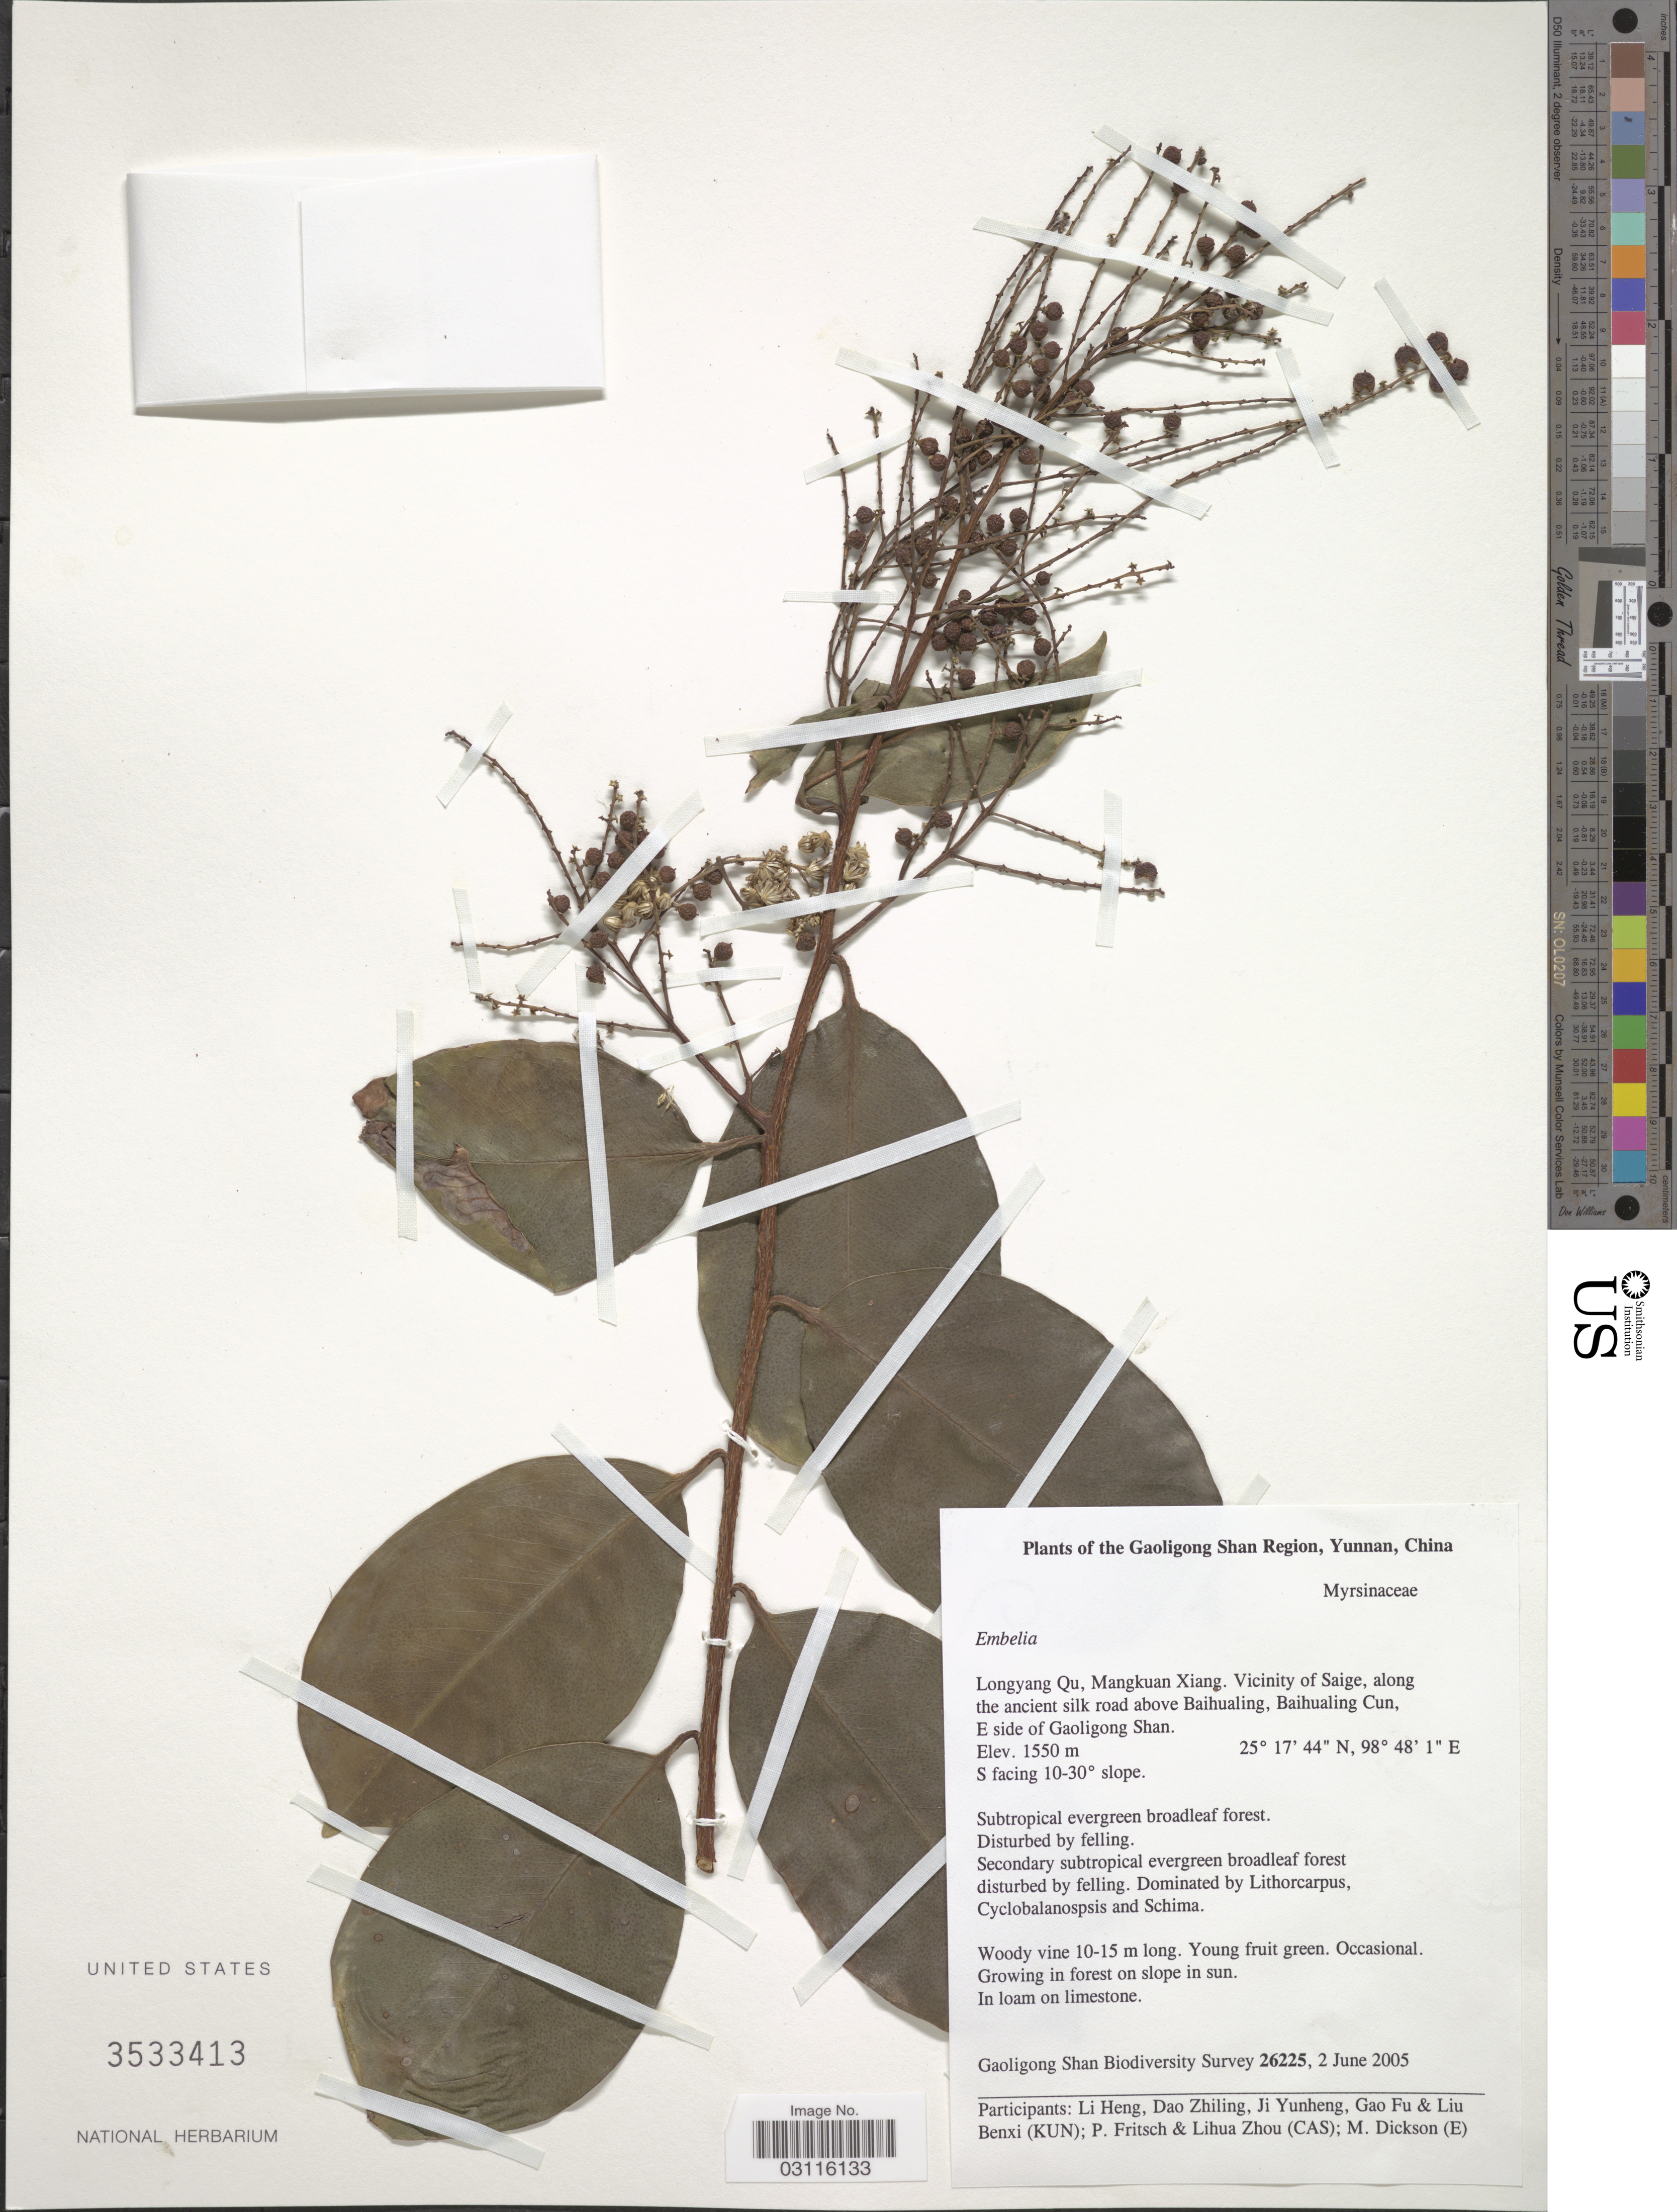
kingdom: Plantae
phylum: Tracheophyta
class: Magnoliopsida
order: Ericales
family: Primulaceae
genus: Embelia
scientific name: Embelia sp.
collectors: Gaoligong Shan Biodiversity Survey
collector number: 26225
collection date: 2005-06-02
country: China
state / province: Yunnan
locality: The Gaoligong Shan Region, Longyang Qu, Mangkuan Xiang. Vicinity of Saige, along the ancient silk road above Baihualing, Baihualing Cun, E side of Gaoligong Shan.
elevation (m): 1550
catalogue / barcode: US 3533413